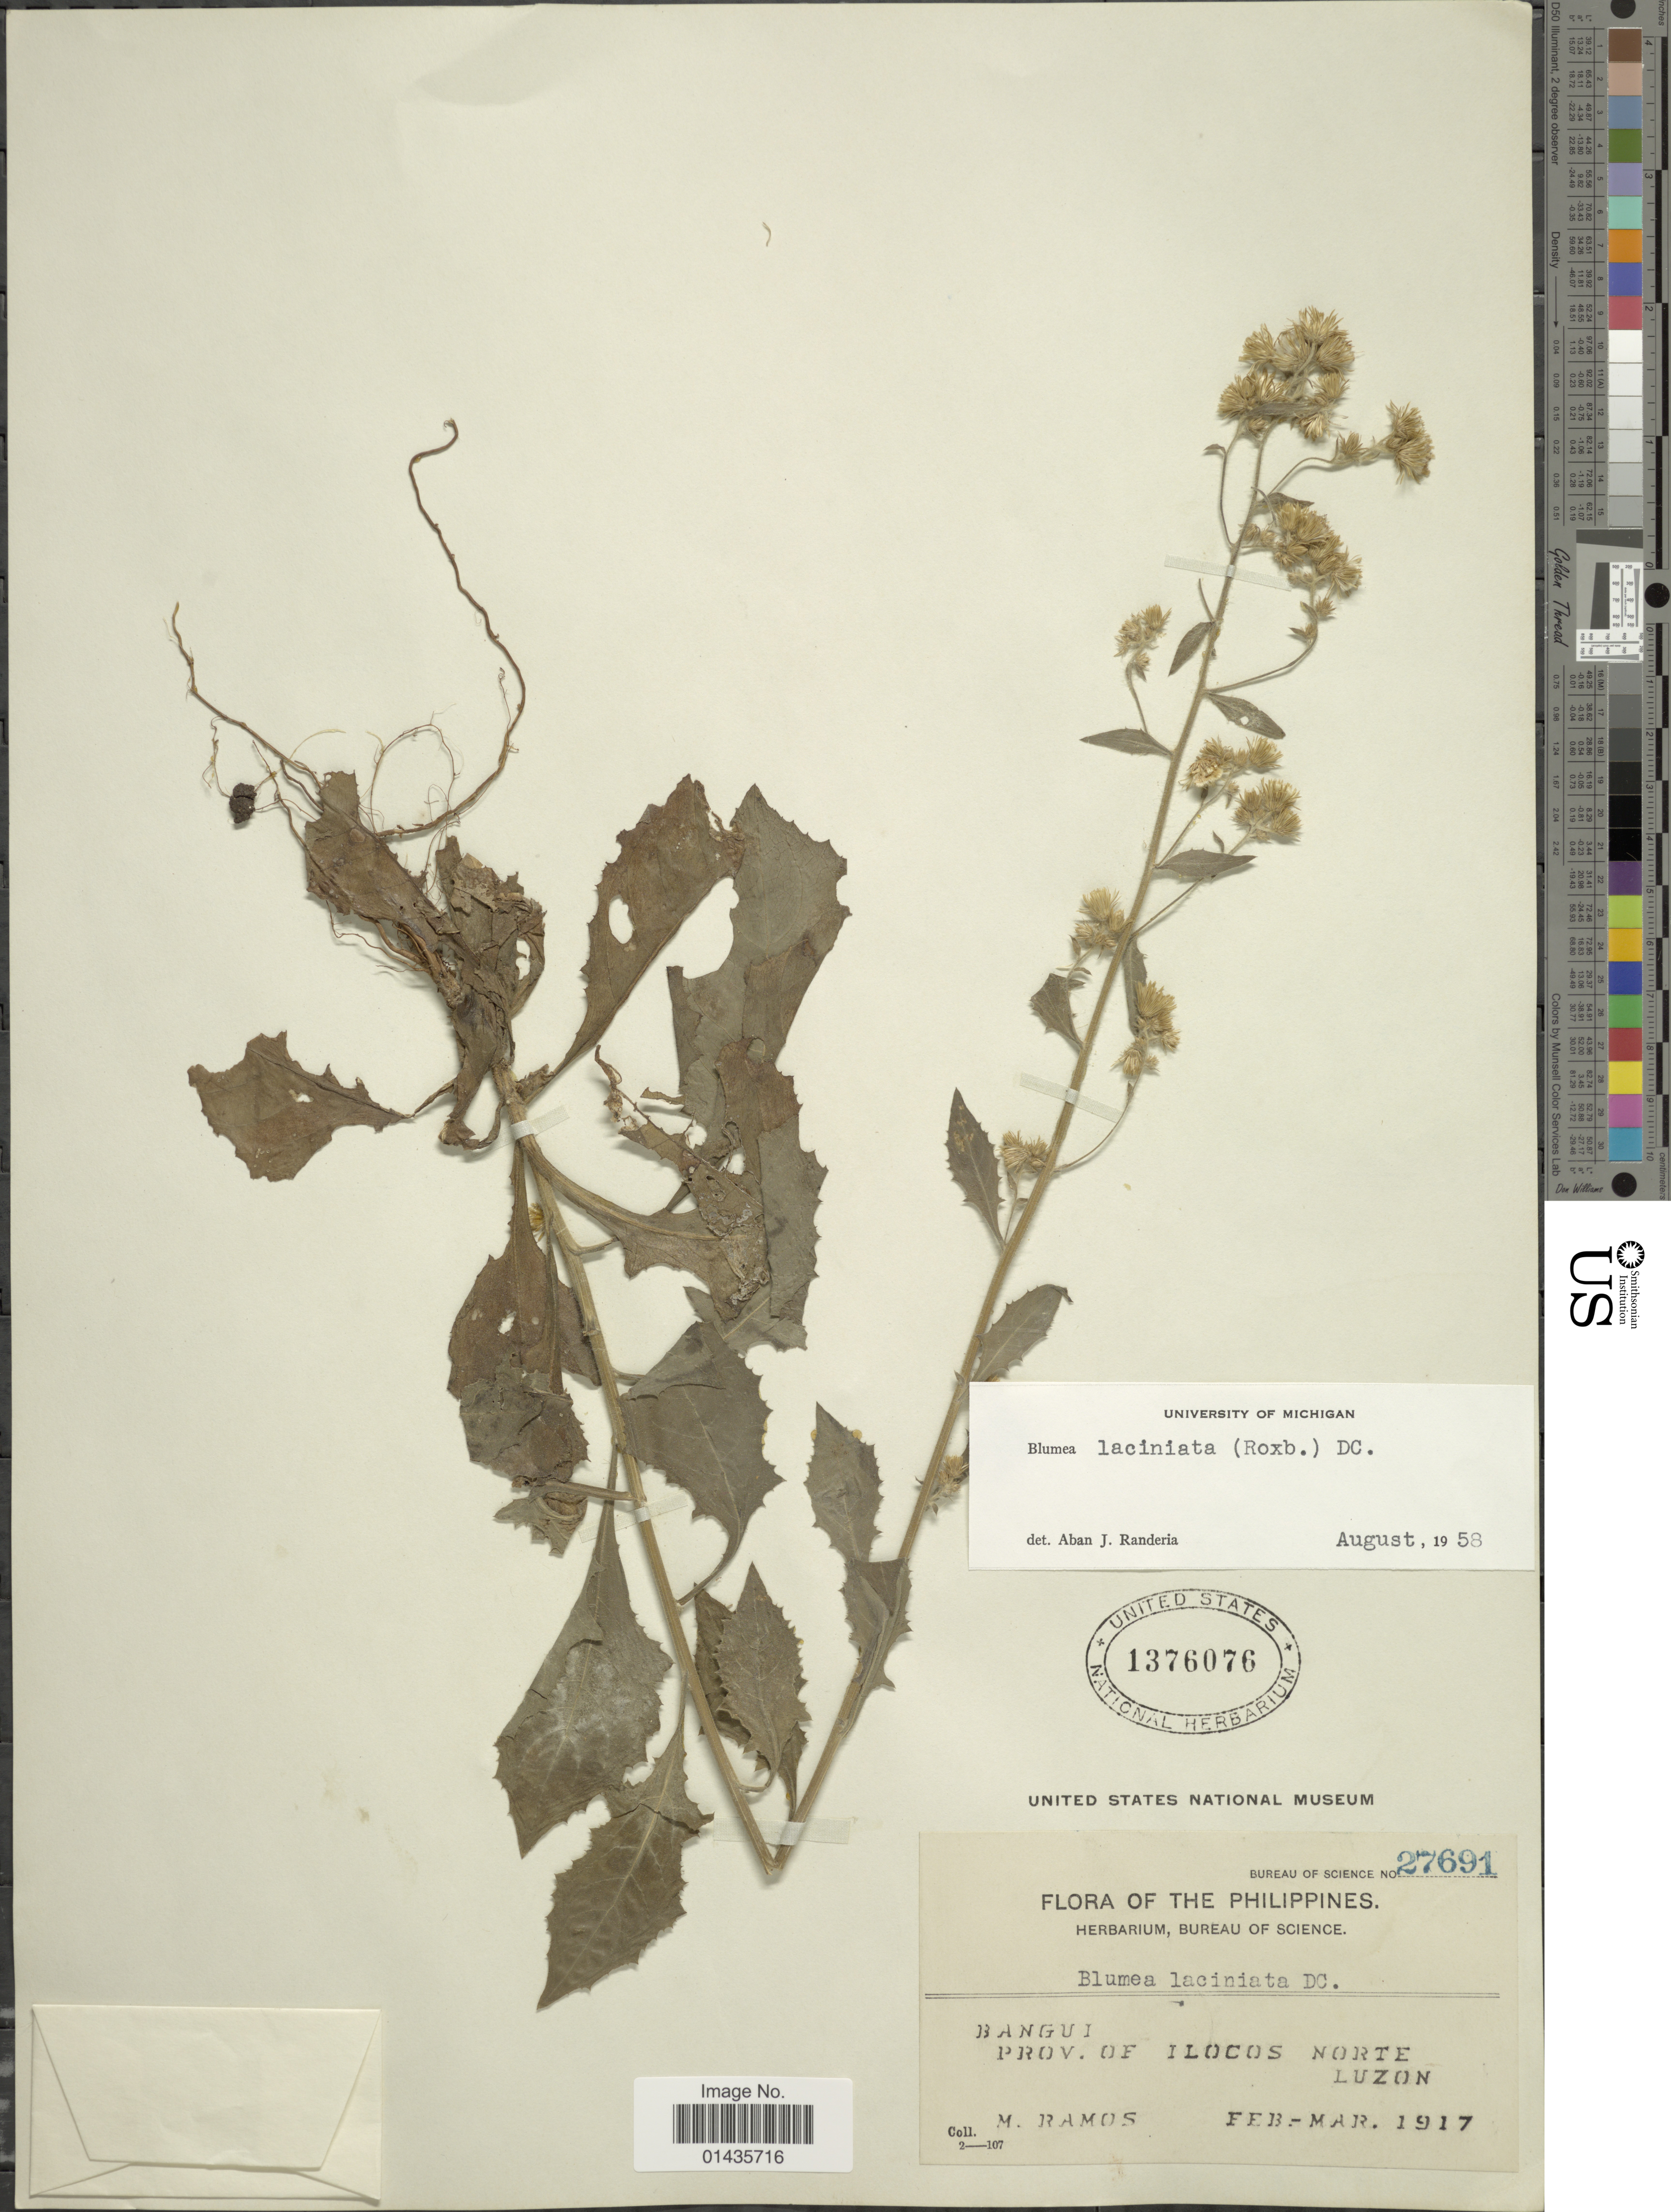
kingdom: Plantae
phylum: Tracheophyta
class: Magnoliopsida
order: Asterales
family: Asteraceae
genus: Blumea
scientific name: Blumea laciniata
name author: (Roxb.) DC.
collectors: M. Ramos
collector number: Bureau of Science 27691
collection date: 1917-02/1917-03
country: Philippines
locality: Bangui, Prov. of Ilocos Norte, Luzon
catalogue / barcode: US 1376076